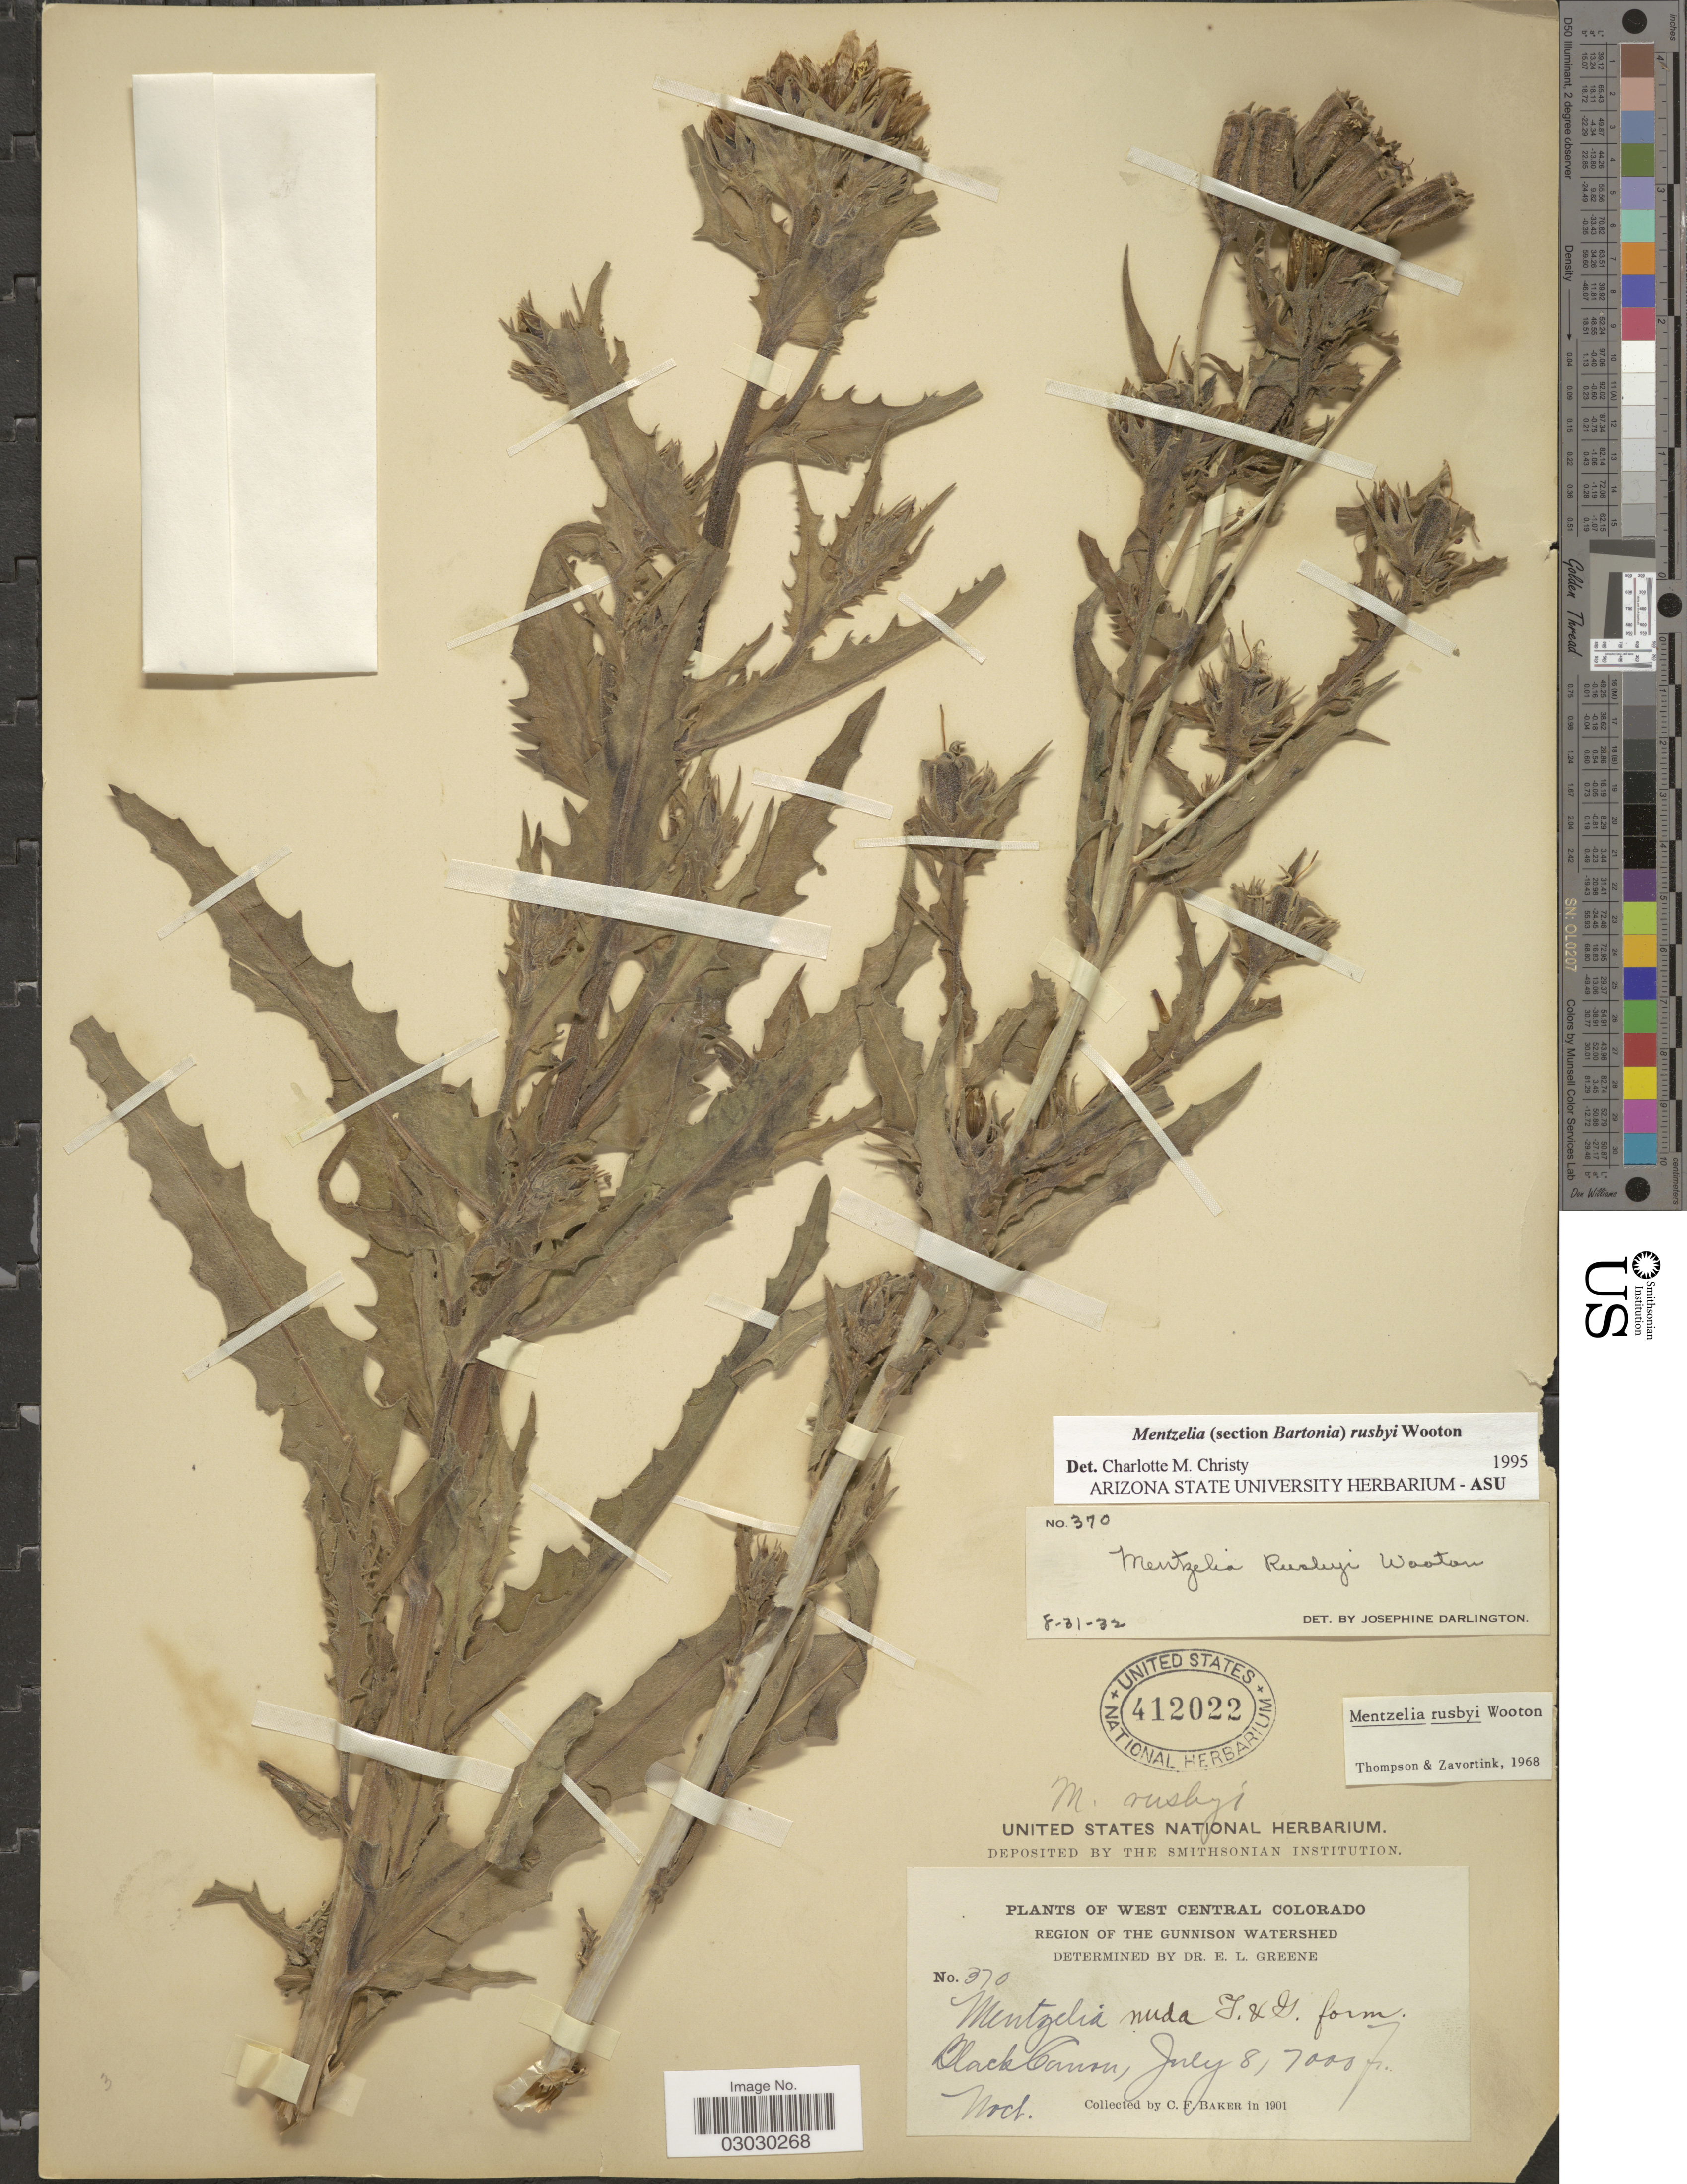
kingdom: Plantae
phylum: Tracheophyta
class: Magnoliopsida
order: Cornales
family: Loasaceae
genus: Mentzelia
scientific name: Mentzelia rusbyi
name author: Wooton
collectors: C. F. Baker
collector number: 370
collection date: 1901-07-08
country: United States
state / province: Colorado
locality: West Central Colorado, Region of The Gunnison Watershed, Black Canon.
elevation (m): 2134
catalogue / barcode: US 412022